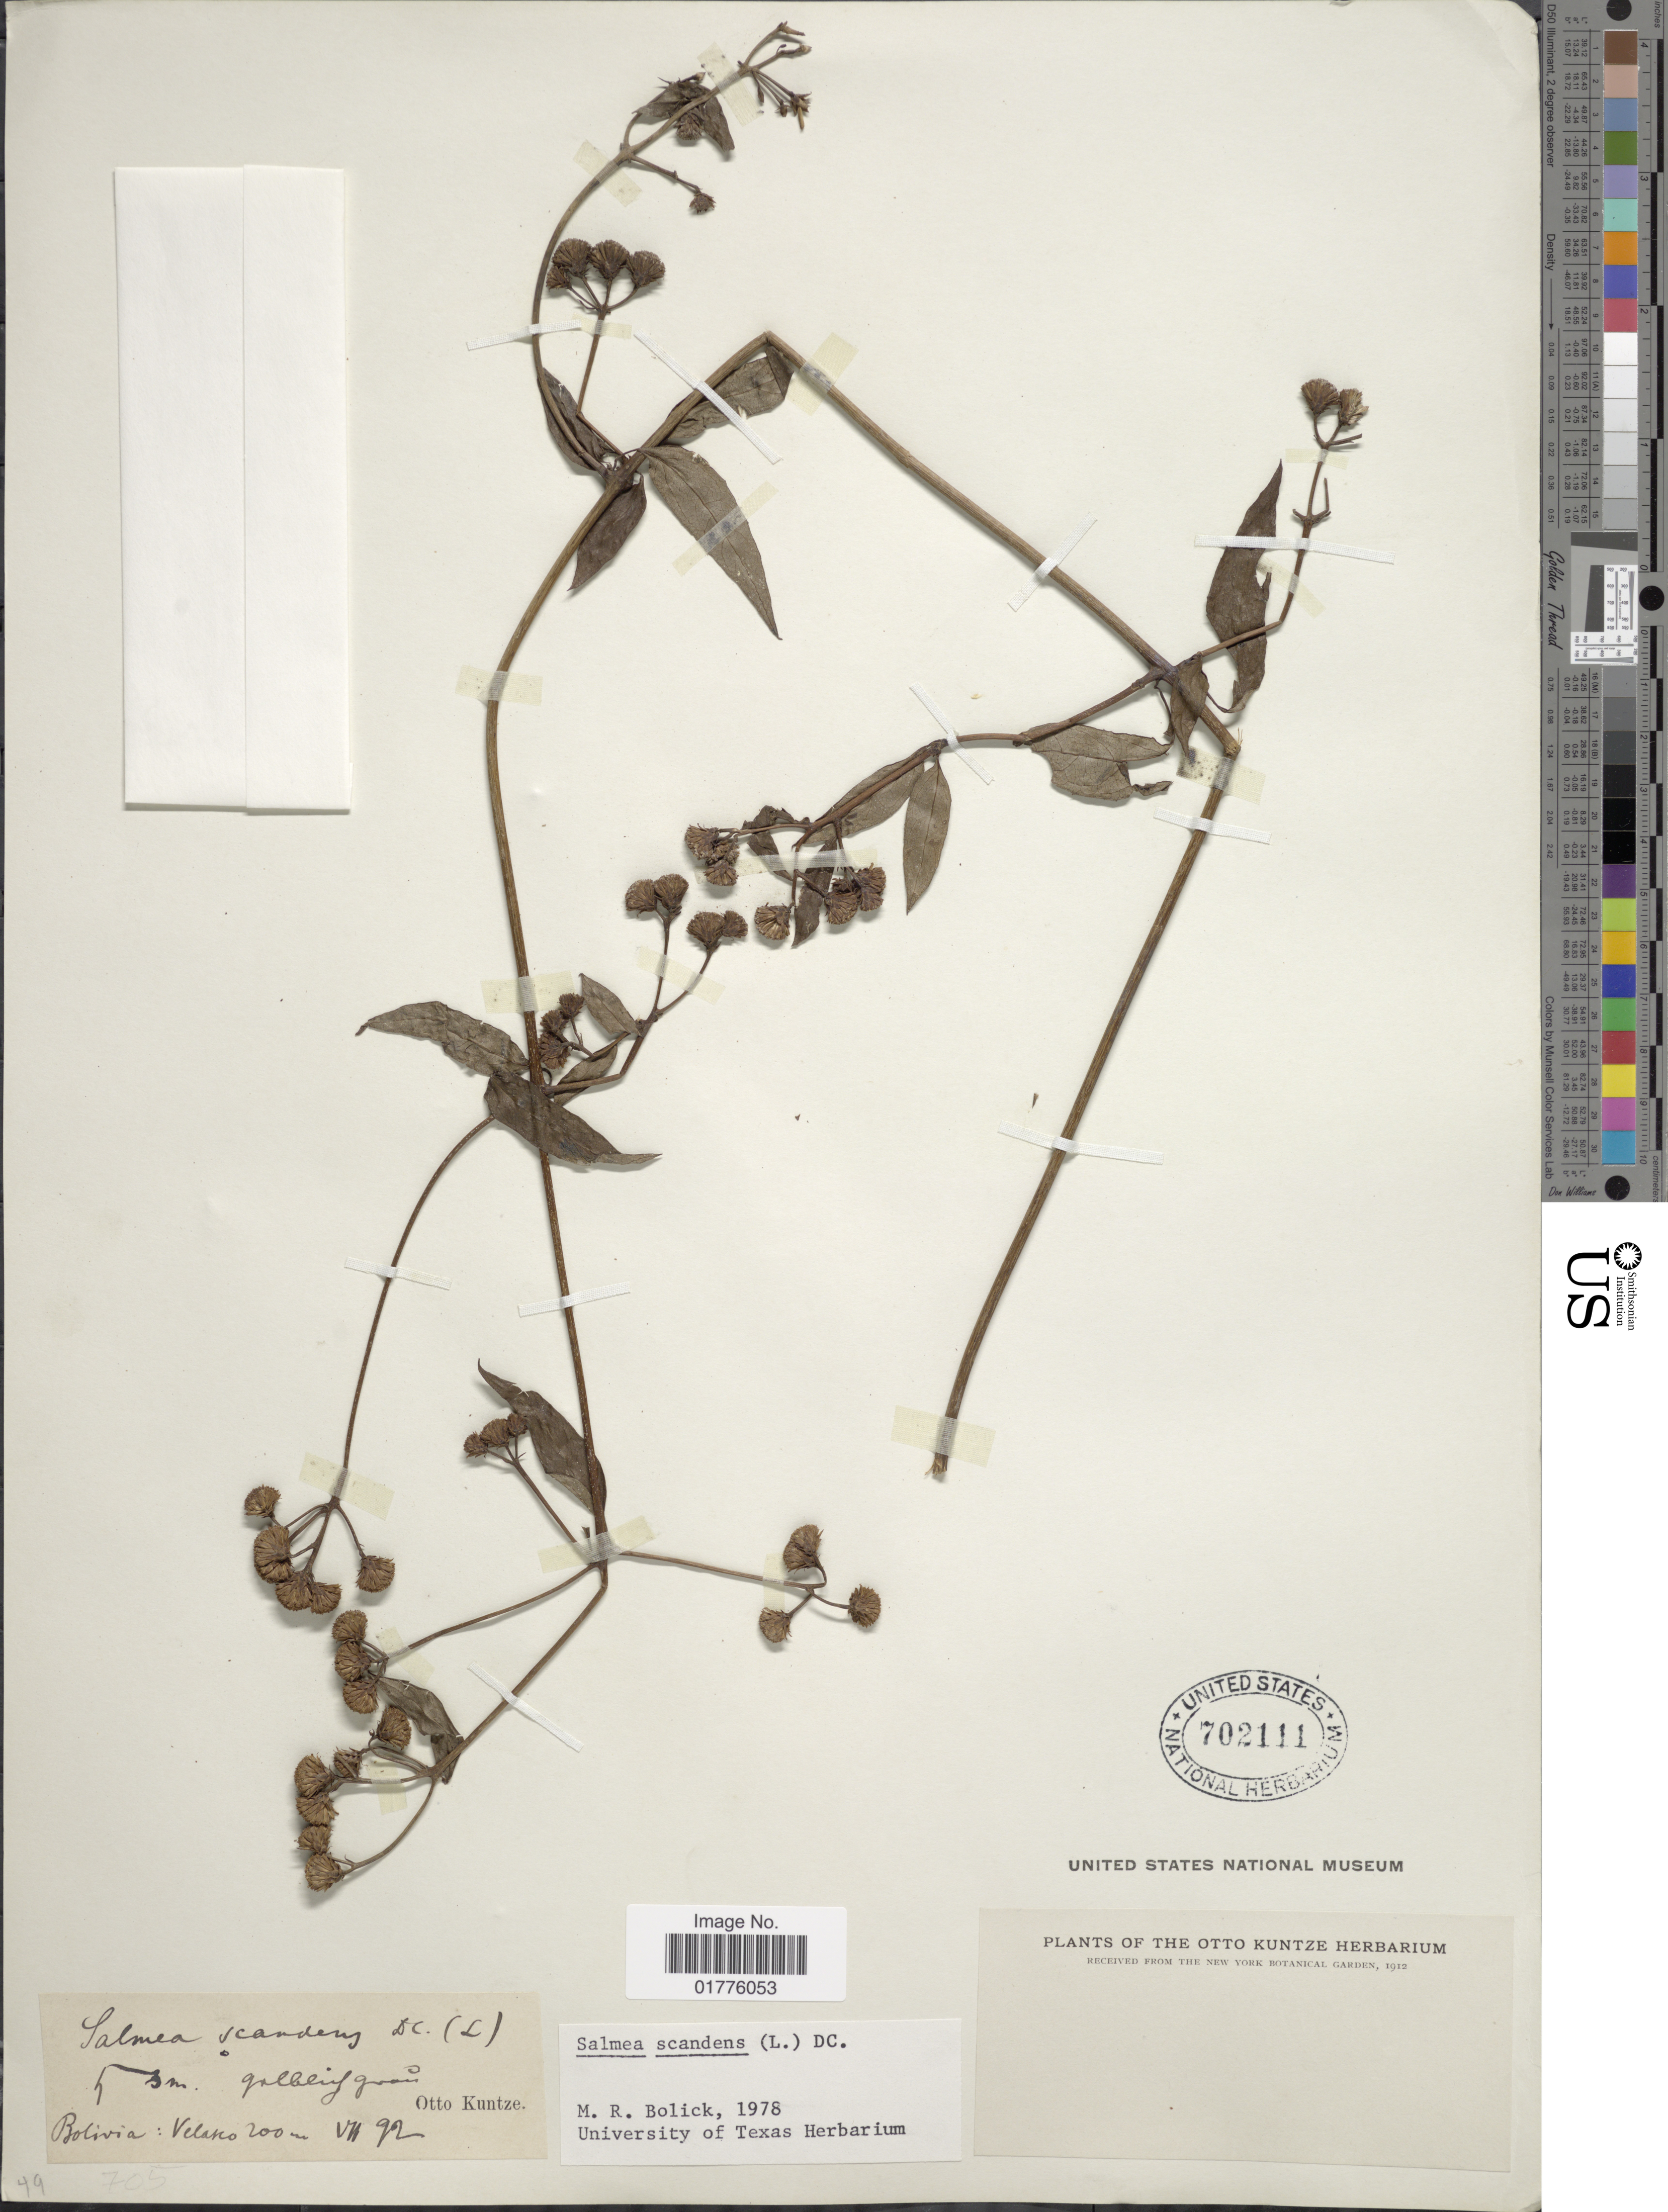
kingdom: Plantae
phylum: Tracheophyta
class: Magnoliopsida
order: Asterales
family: Asteraceae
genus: Salmea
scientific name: Salmea scandens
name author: (L.) DC.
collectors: C.E.O. Kuntze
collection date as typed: Transcribed d/m/y: /7/92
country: Bolivia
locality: Bolivia; Velasco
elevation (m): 200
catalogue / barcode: US 702111